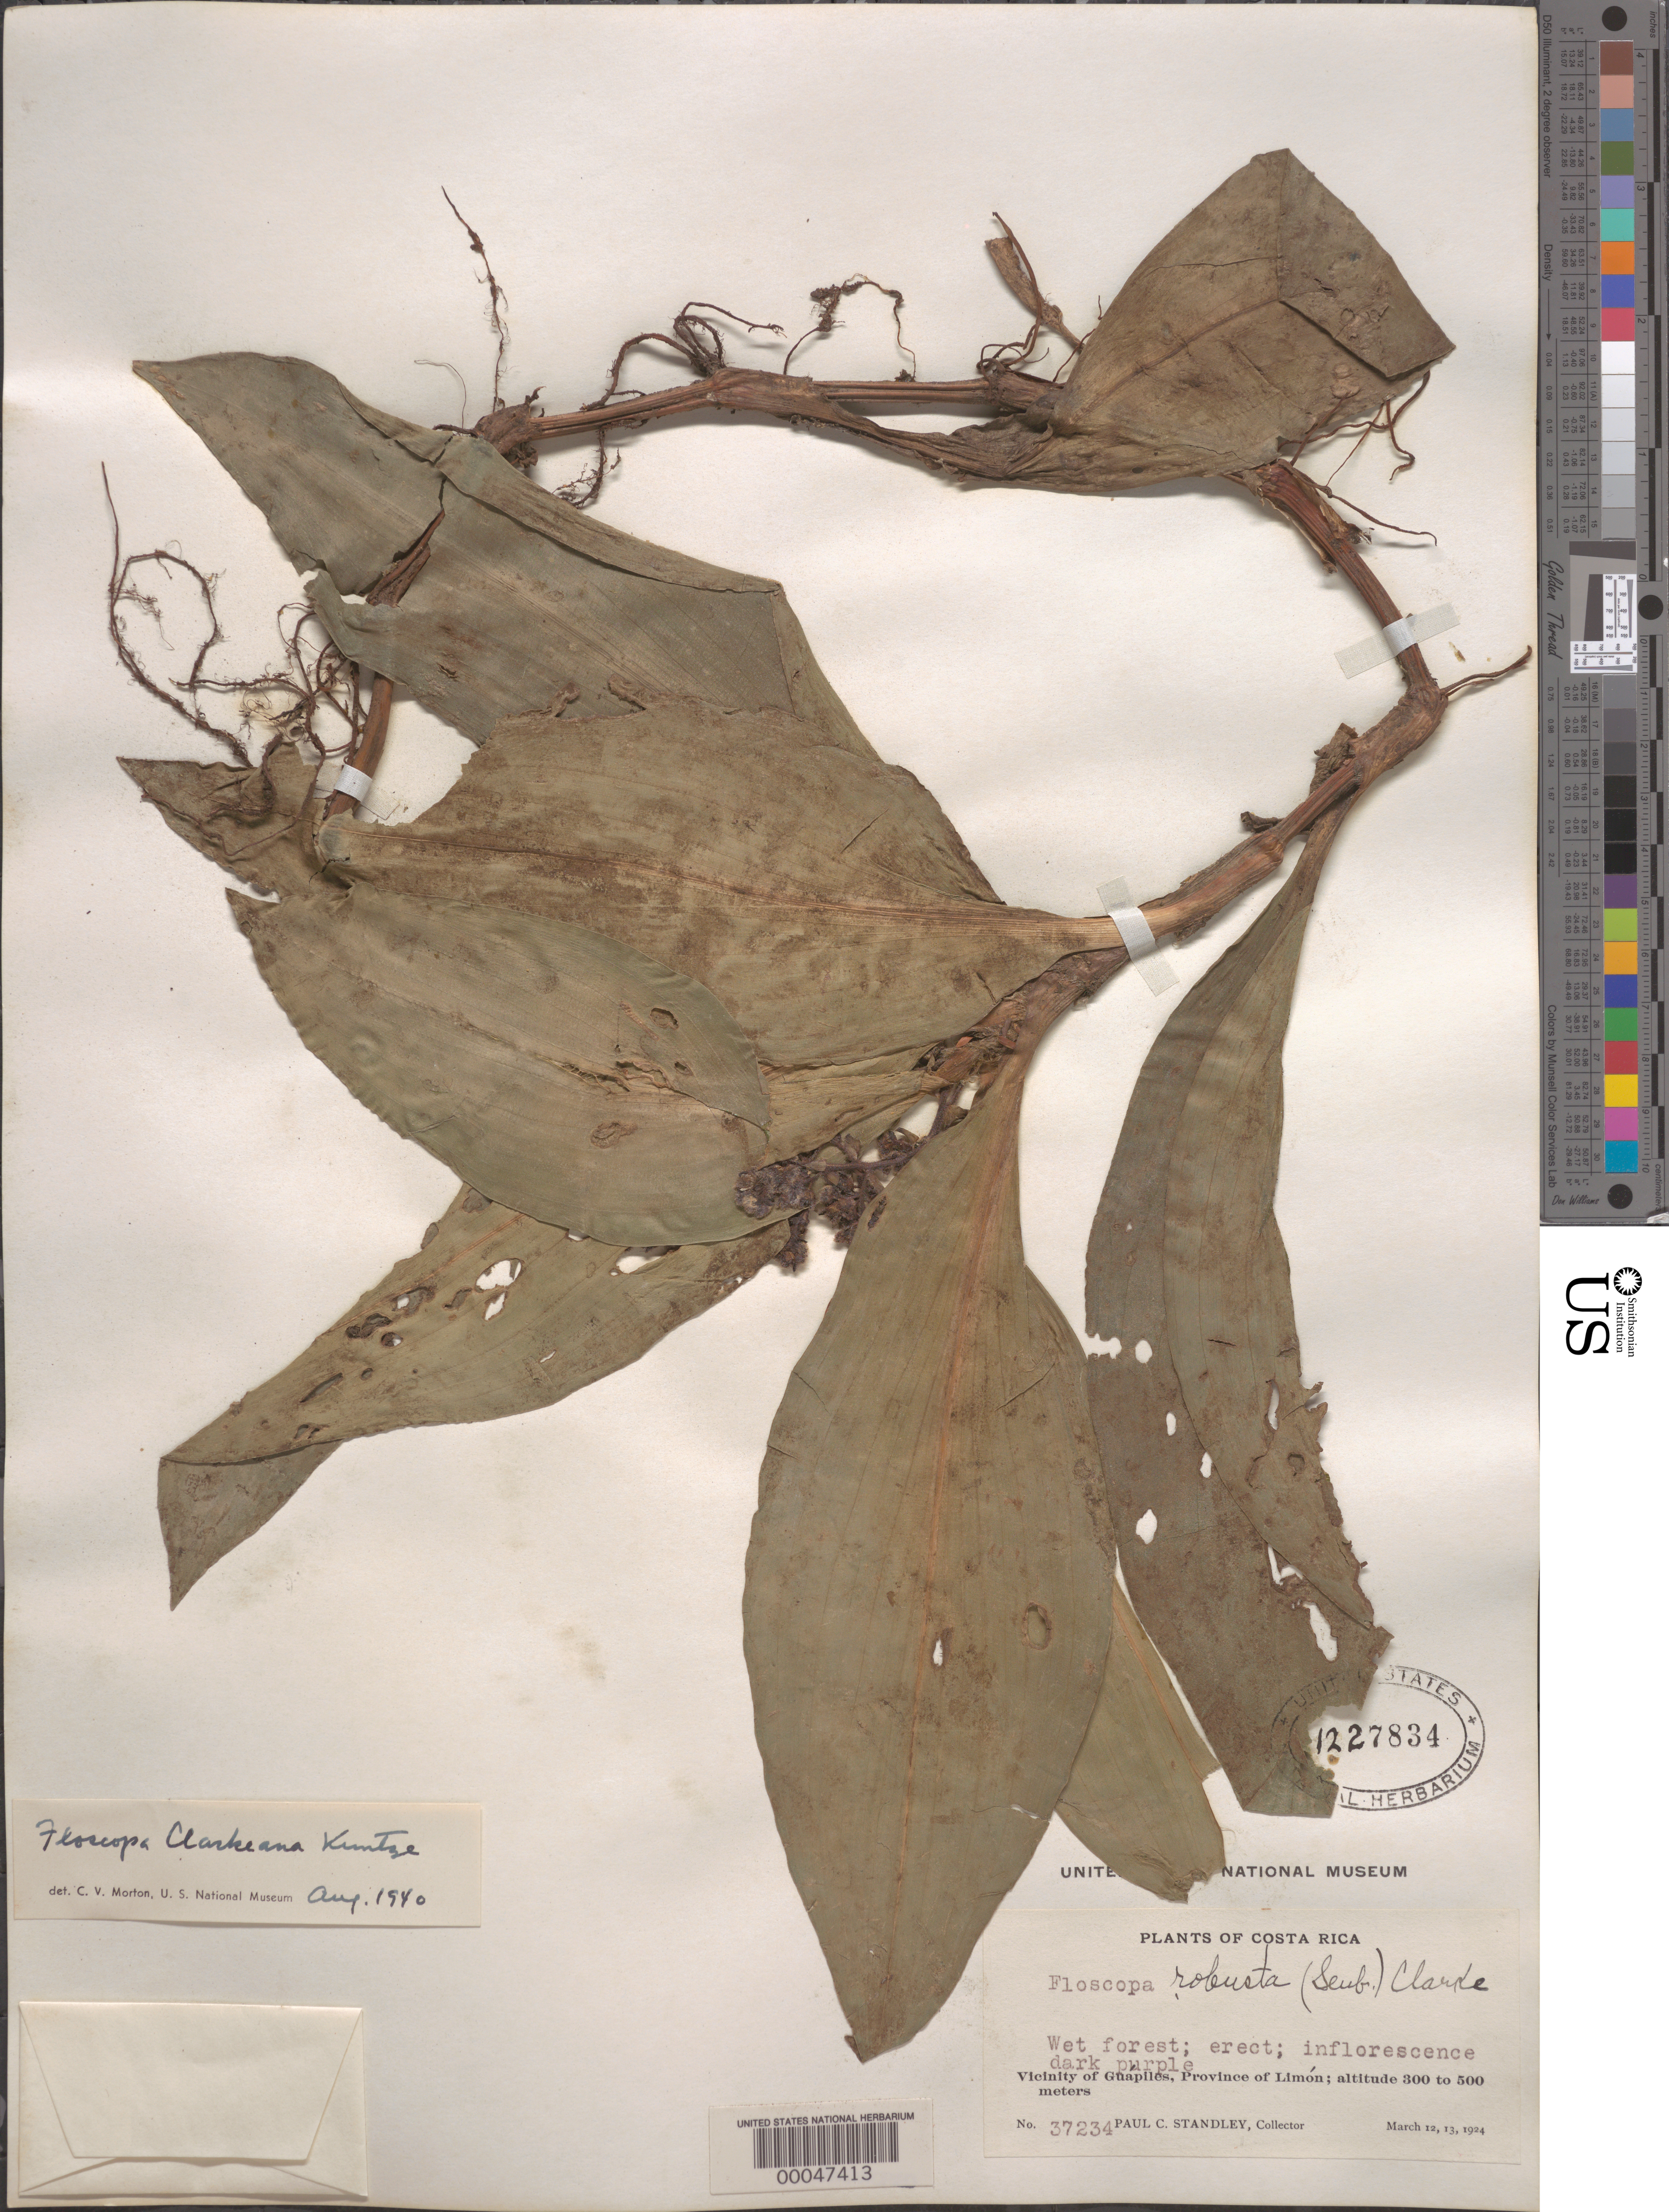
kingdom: Plantae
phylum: Tracheophyta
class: Liliopsida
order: Commelinales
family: Commelinaceae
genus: Floscopa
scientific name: Floscopa robusta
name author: (Seub.) C.B. Clarke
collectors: P. C. Standley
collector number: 37234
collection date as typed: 12 Mar 1924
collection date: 1924-03-12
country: Costa Rica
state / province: Limón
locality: Guapiles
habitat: Wet forest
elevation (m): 300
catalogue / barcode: US 1227834